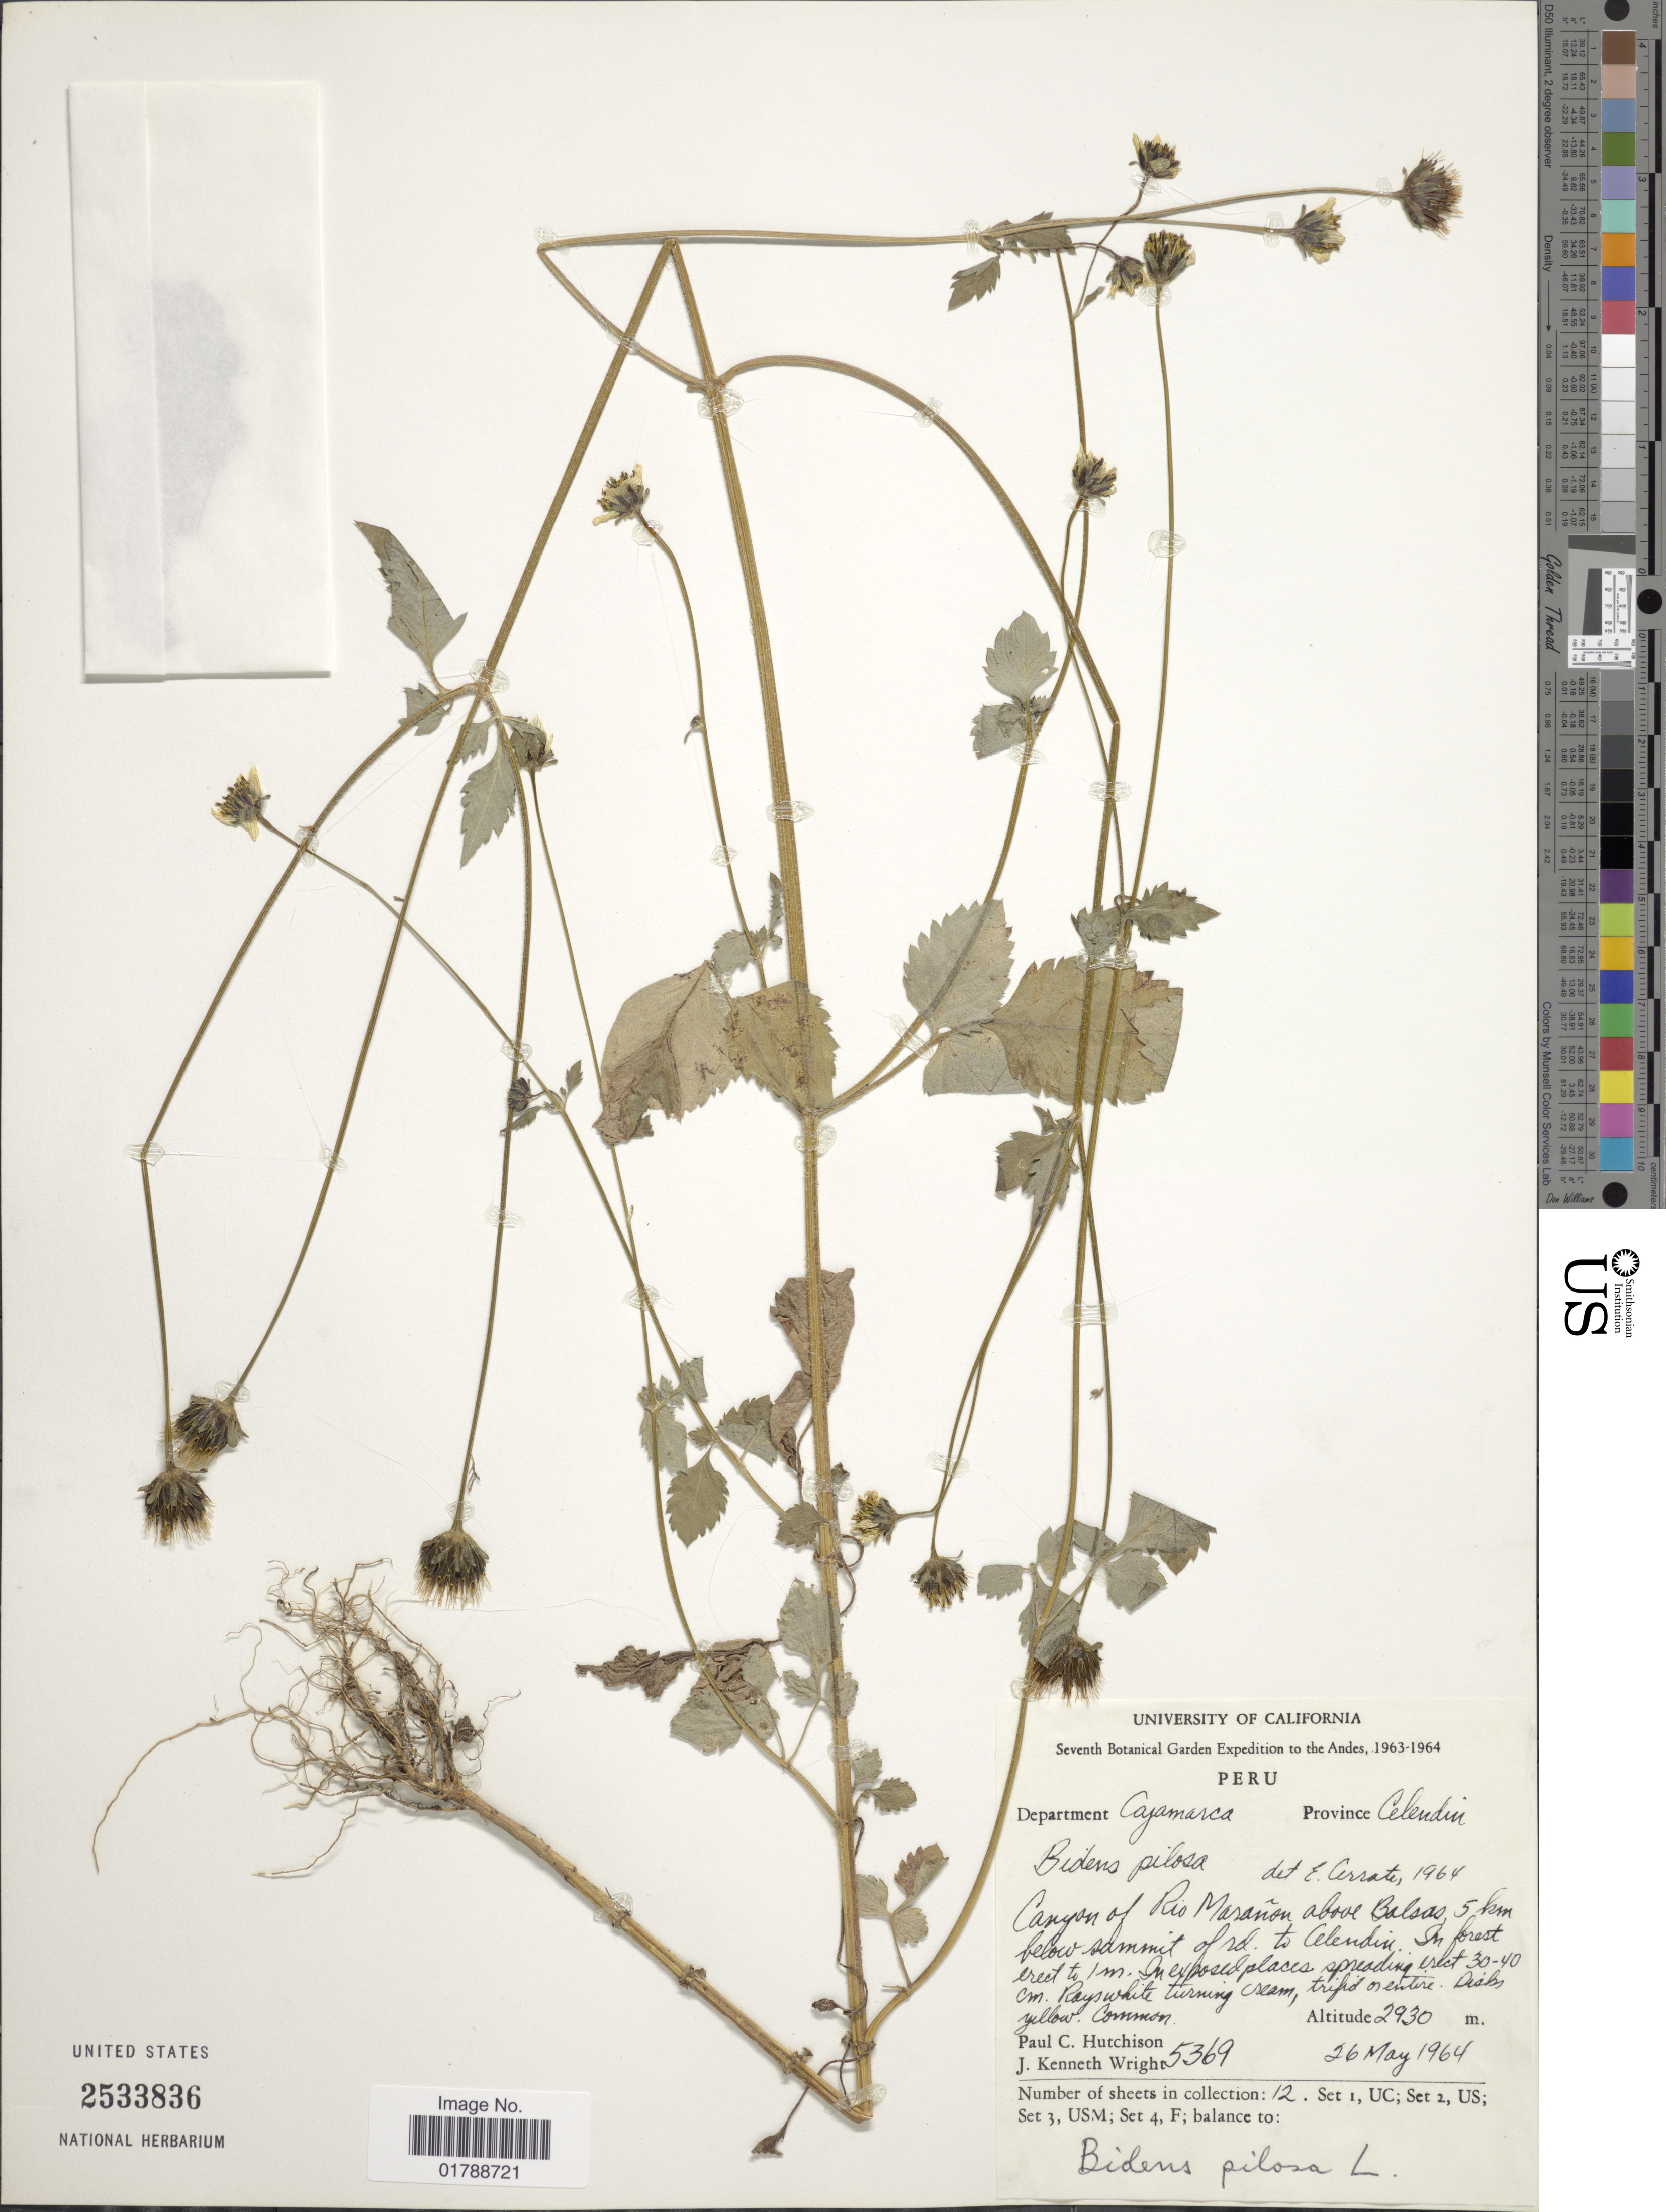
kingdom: Plantae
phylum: Tracheophyta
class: Magnoliopsida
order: Asterales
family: Asteraceae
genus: Bidens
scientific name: Bidens pilosa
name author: L.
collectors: P. C. Hutchison & J. K. Wright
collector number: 5369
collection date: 1964-05-26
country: Peru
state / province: Cajamarca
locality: Andes. Province Celendin. Canyon of Rio Marañon above Balsas, 5 km below summit of rd. to Celendin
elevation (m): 2930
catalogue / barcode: US 2533836